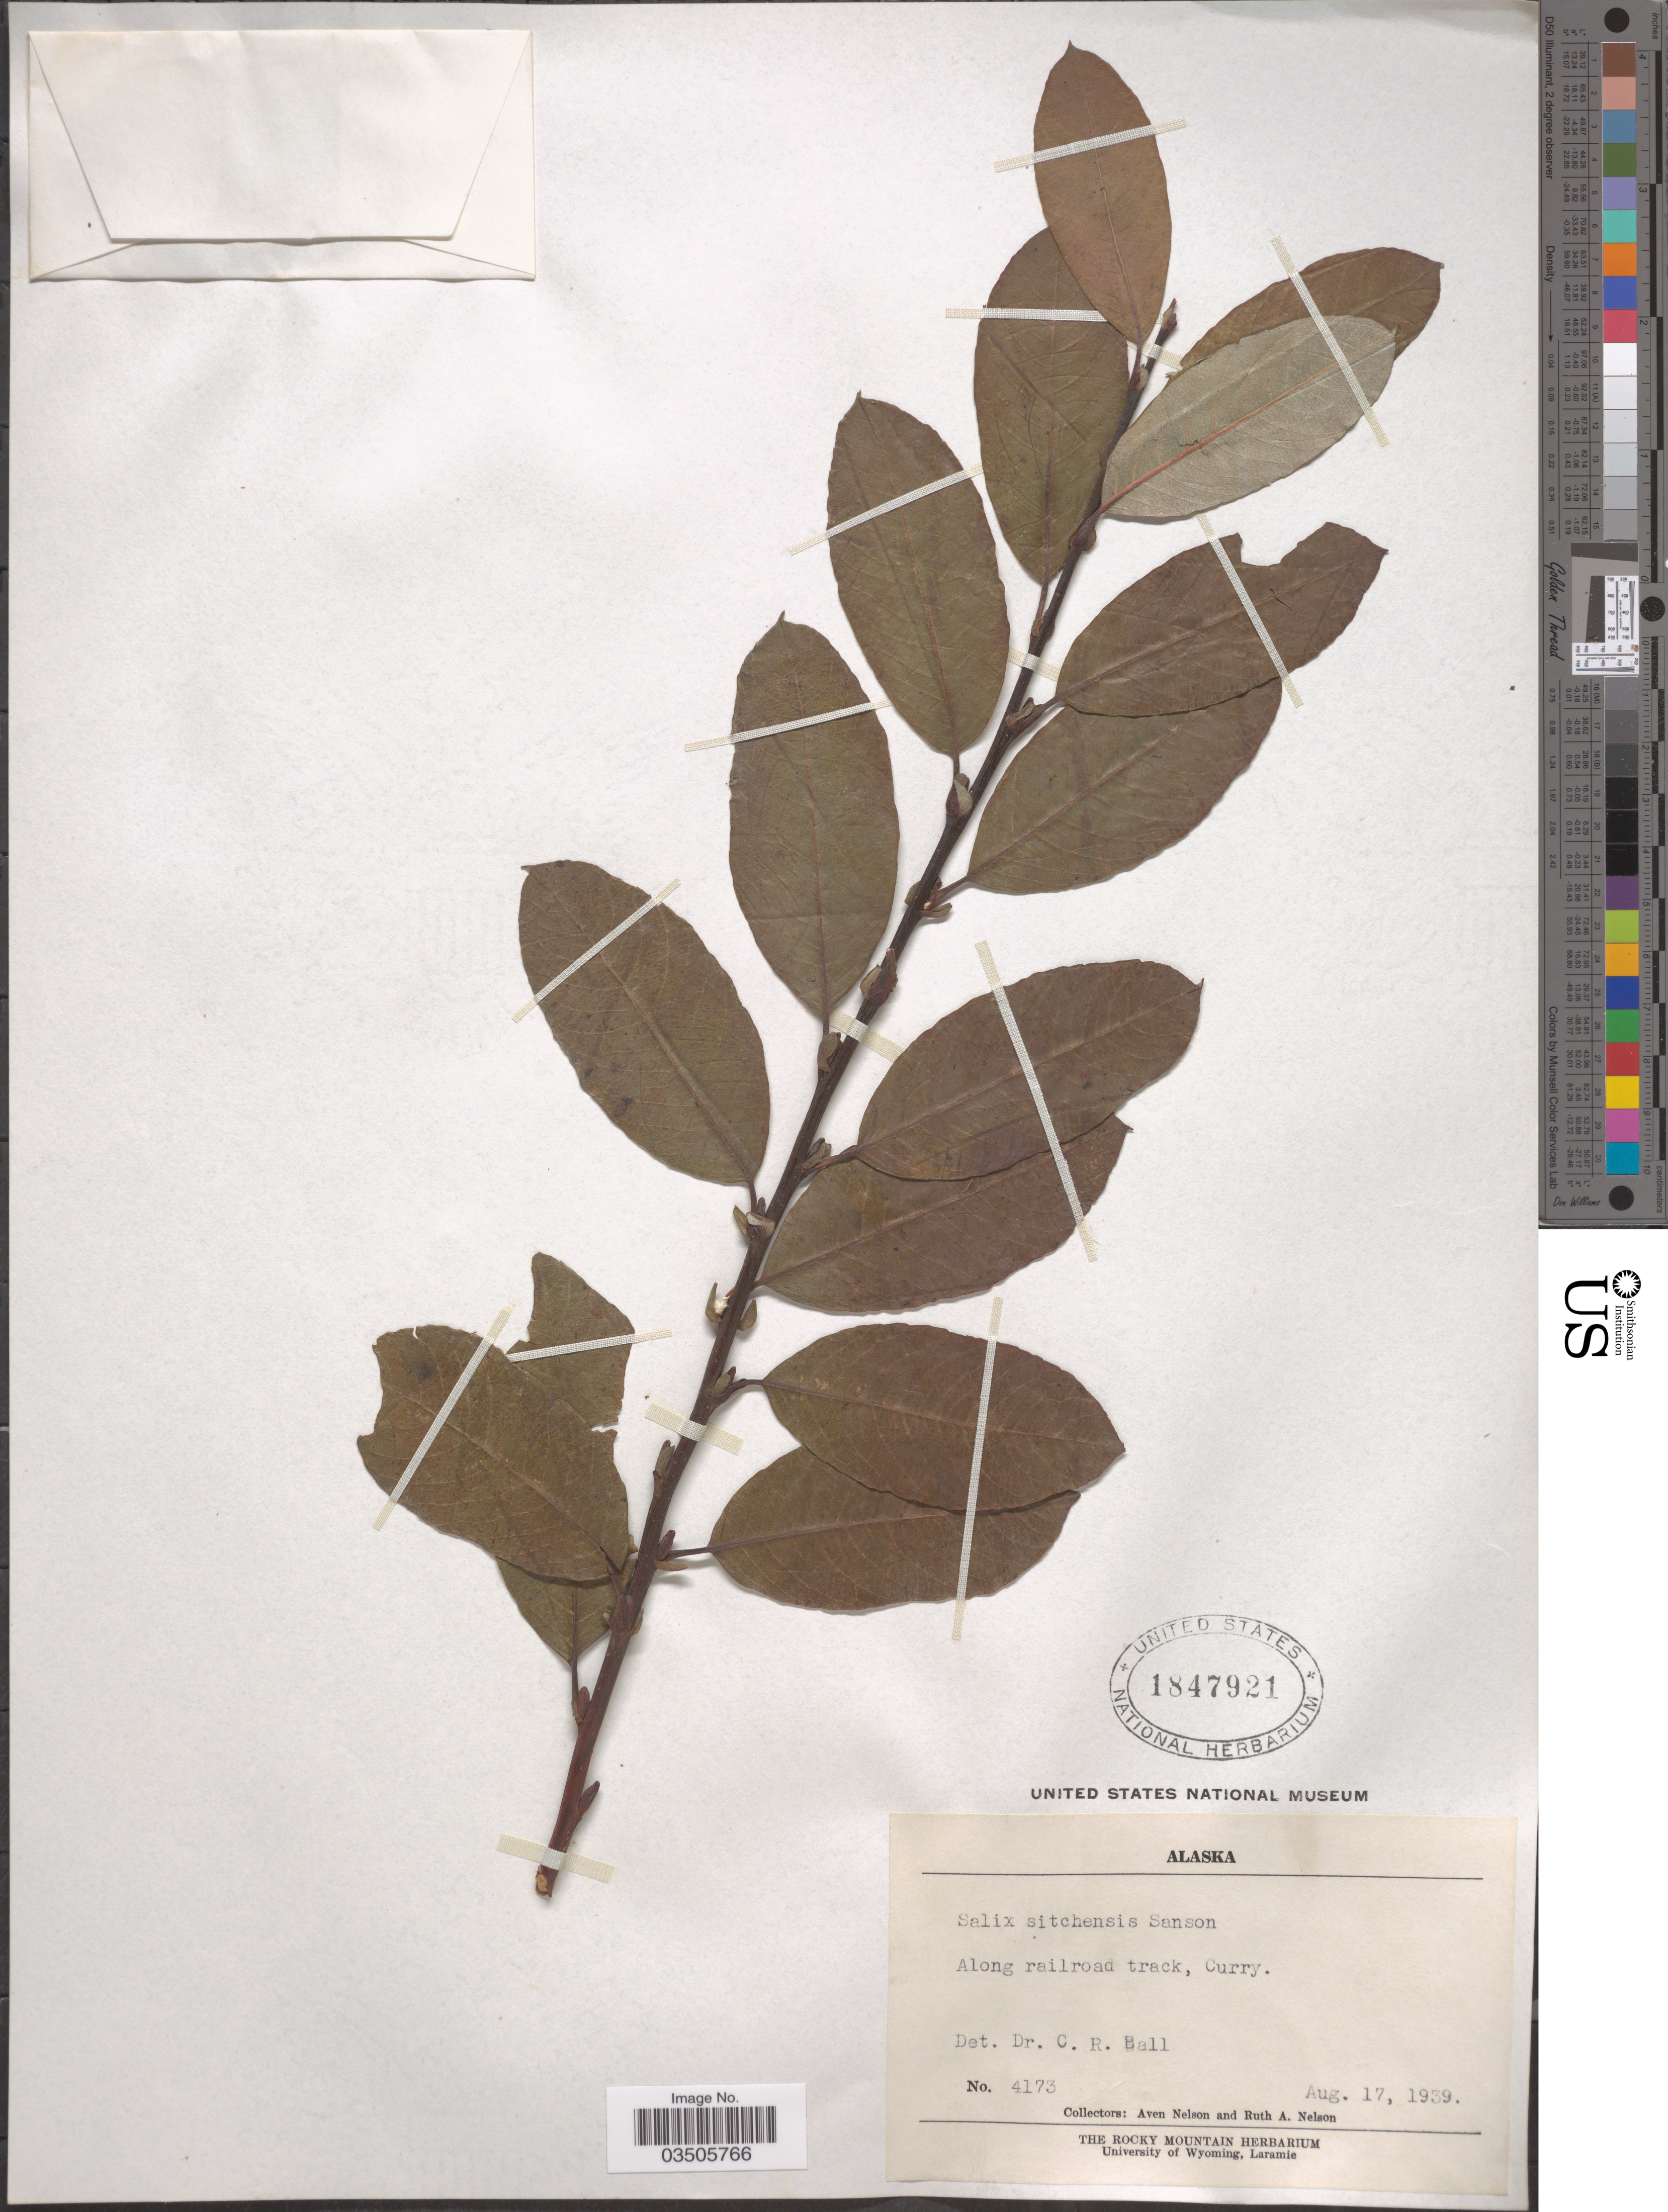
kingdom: Plantae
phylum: Tracheophyta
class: Magnoliopsida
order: Malpighiales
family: Salicaceae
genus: Salix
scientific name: Salix sitchensis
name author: Sanson ex Bong.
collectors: A. Nelson & R. A. Nelson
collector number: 4173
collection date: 1939-08-17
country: United States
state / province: Alaska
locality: Along railroad track, Curry.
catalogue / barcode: US 1847921